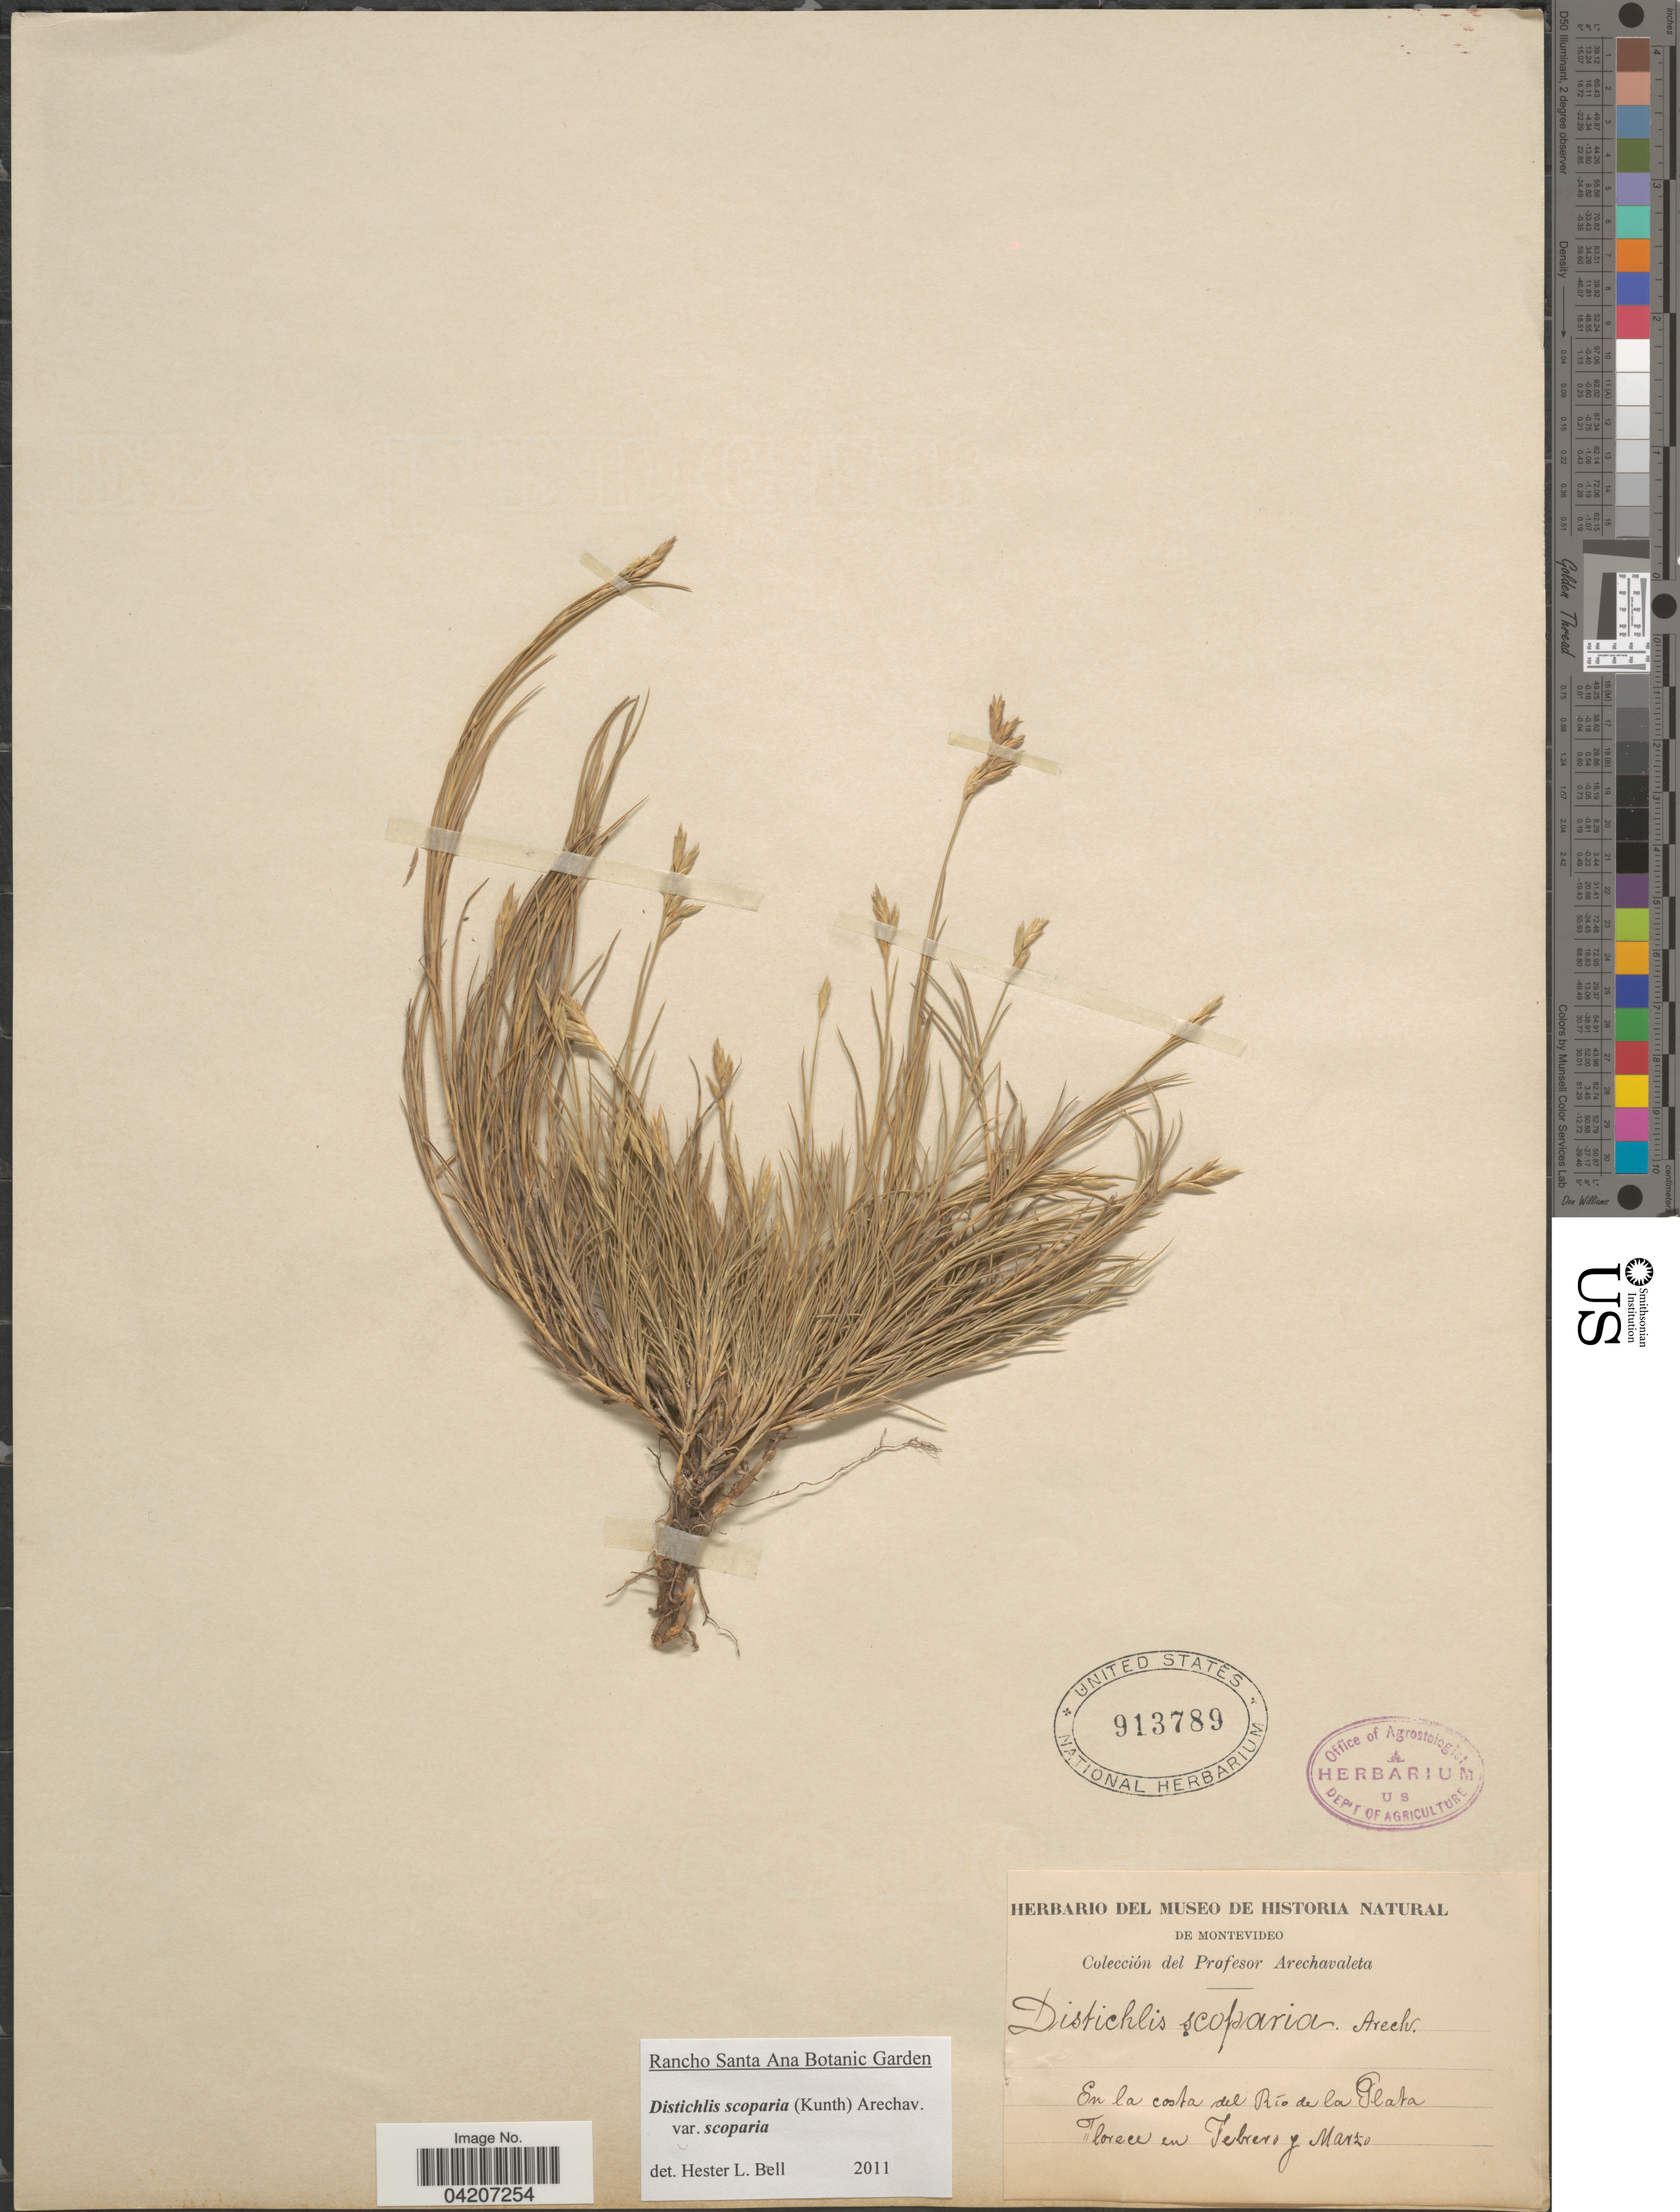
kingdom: Plantae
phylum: Tracheophyta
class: Liliopsida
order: Poales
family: Poaceae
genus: Distichlis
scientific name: Distichlis scoparia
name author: (Nees ex Kunth) Arechav.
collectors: Arechavaleta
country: Uruguay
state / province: Montevideo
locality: En la costa del Río de la Plata.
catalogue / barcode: US 913789